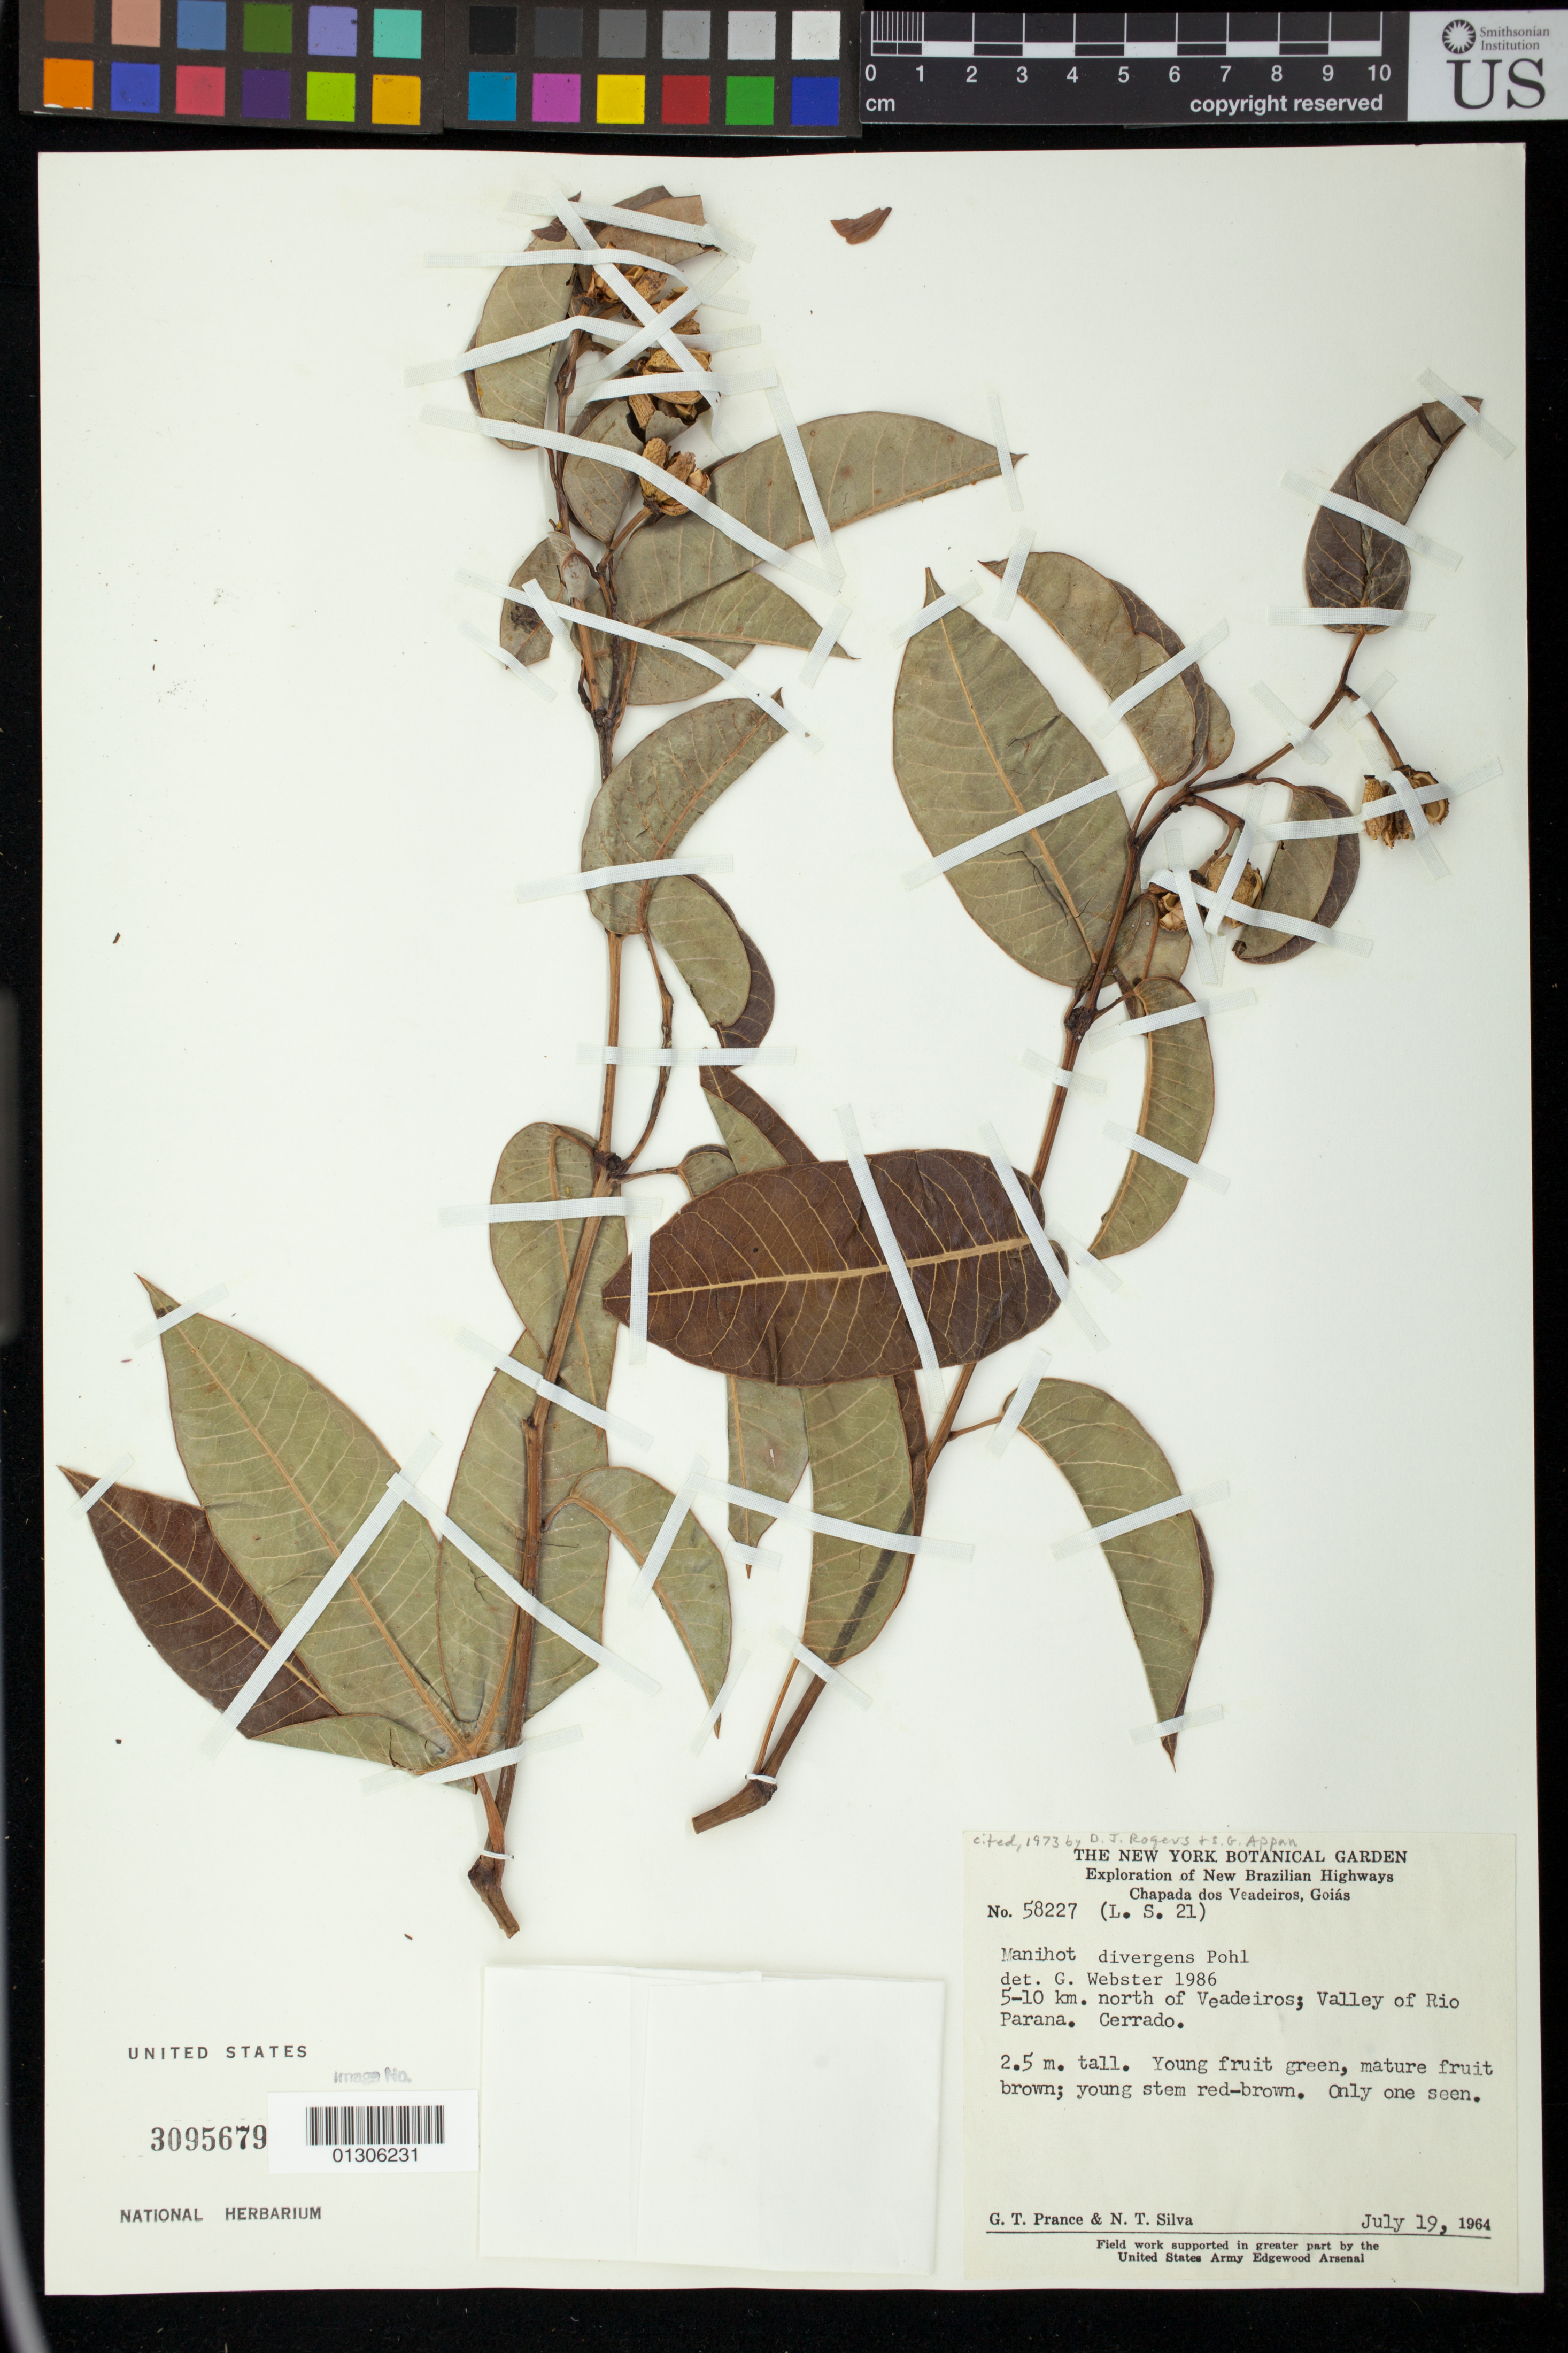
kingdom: Plantae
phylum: Tracheophyta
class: Magnoliopsida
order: Malpighiales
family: Euphorbiaceae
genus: Manihot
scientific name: Manihot violacea var. divergens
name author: (Pohl) Müll. Arg.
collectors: G. T. Prance & N. T. Silva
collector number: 58227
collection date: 1964-07-19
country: Brazil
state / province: Goiás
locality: Chapada dos Veadeiros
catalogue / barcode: US 3095679